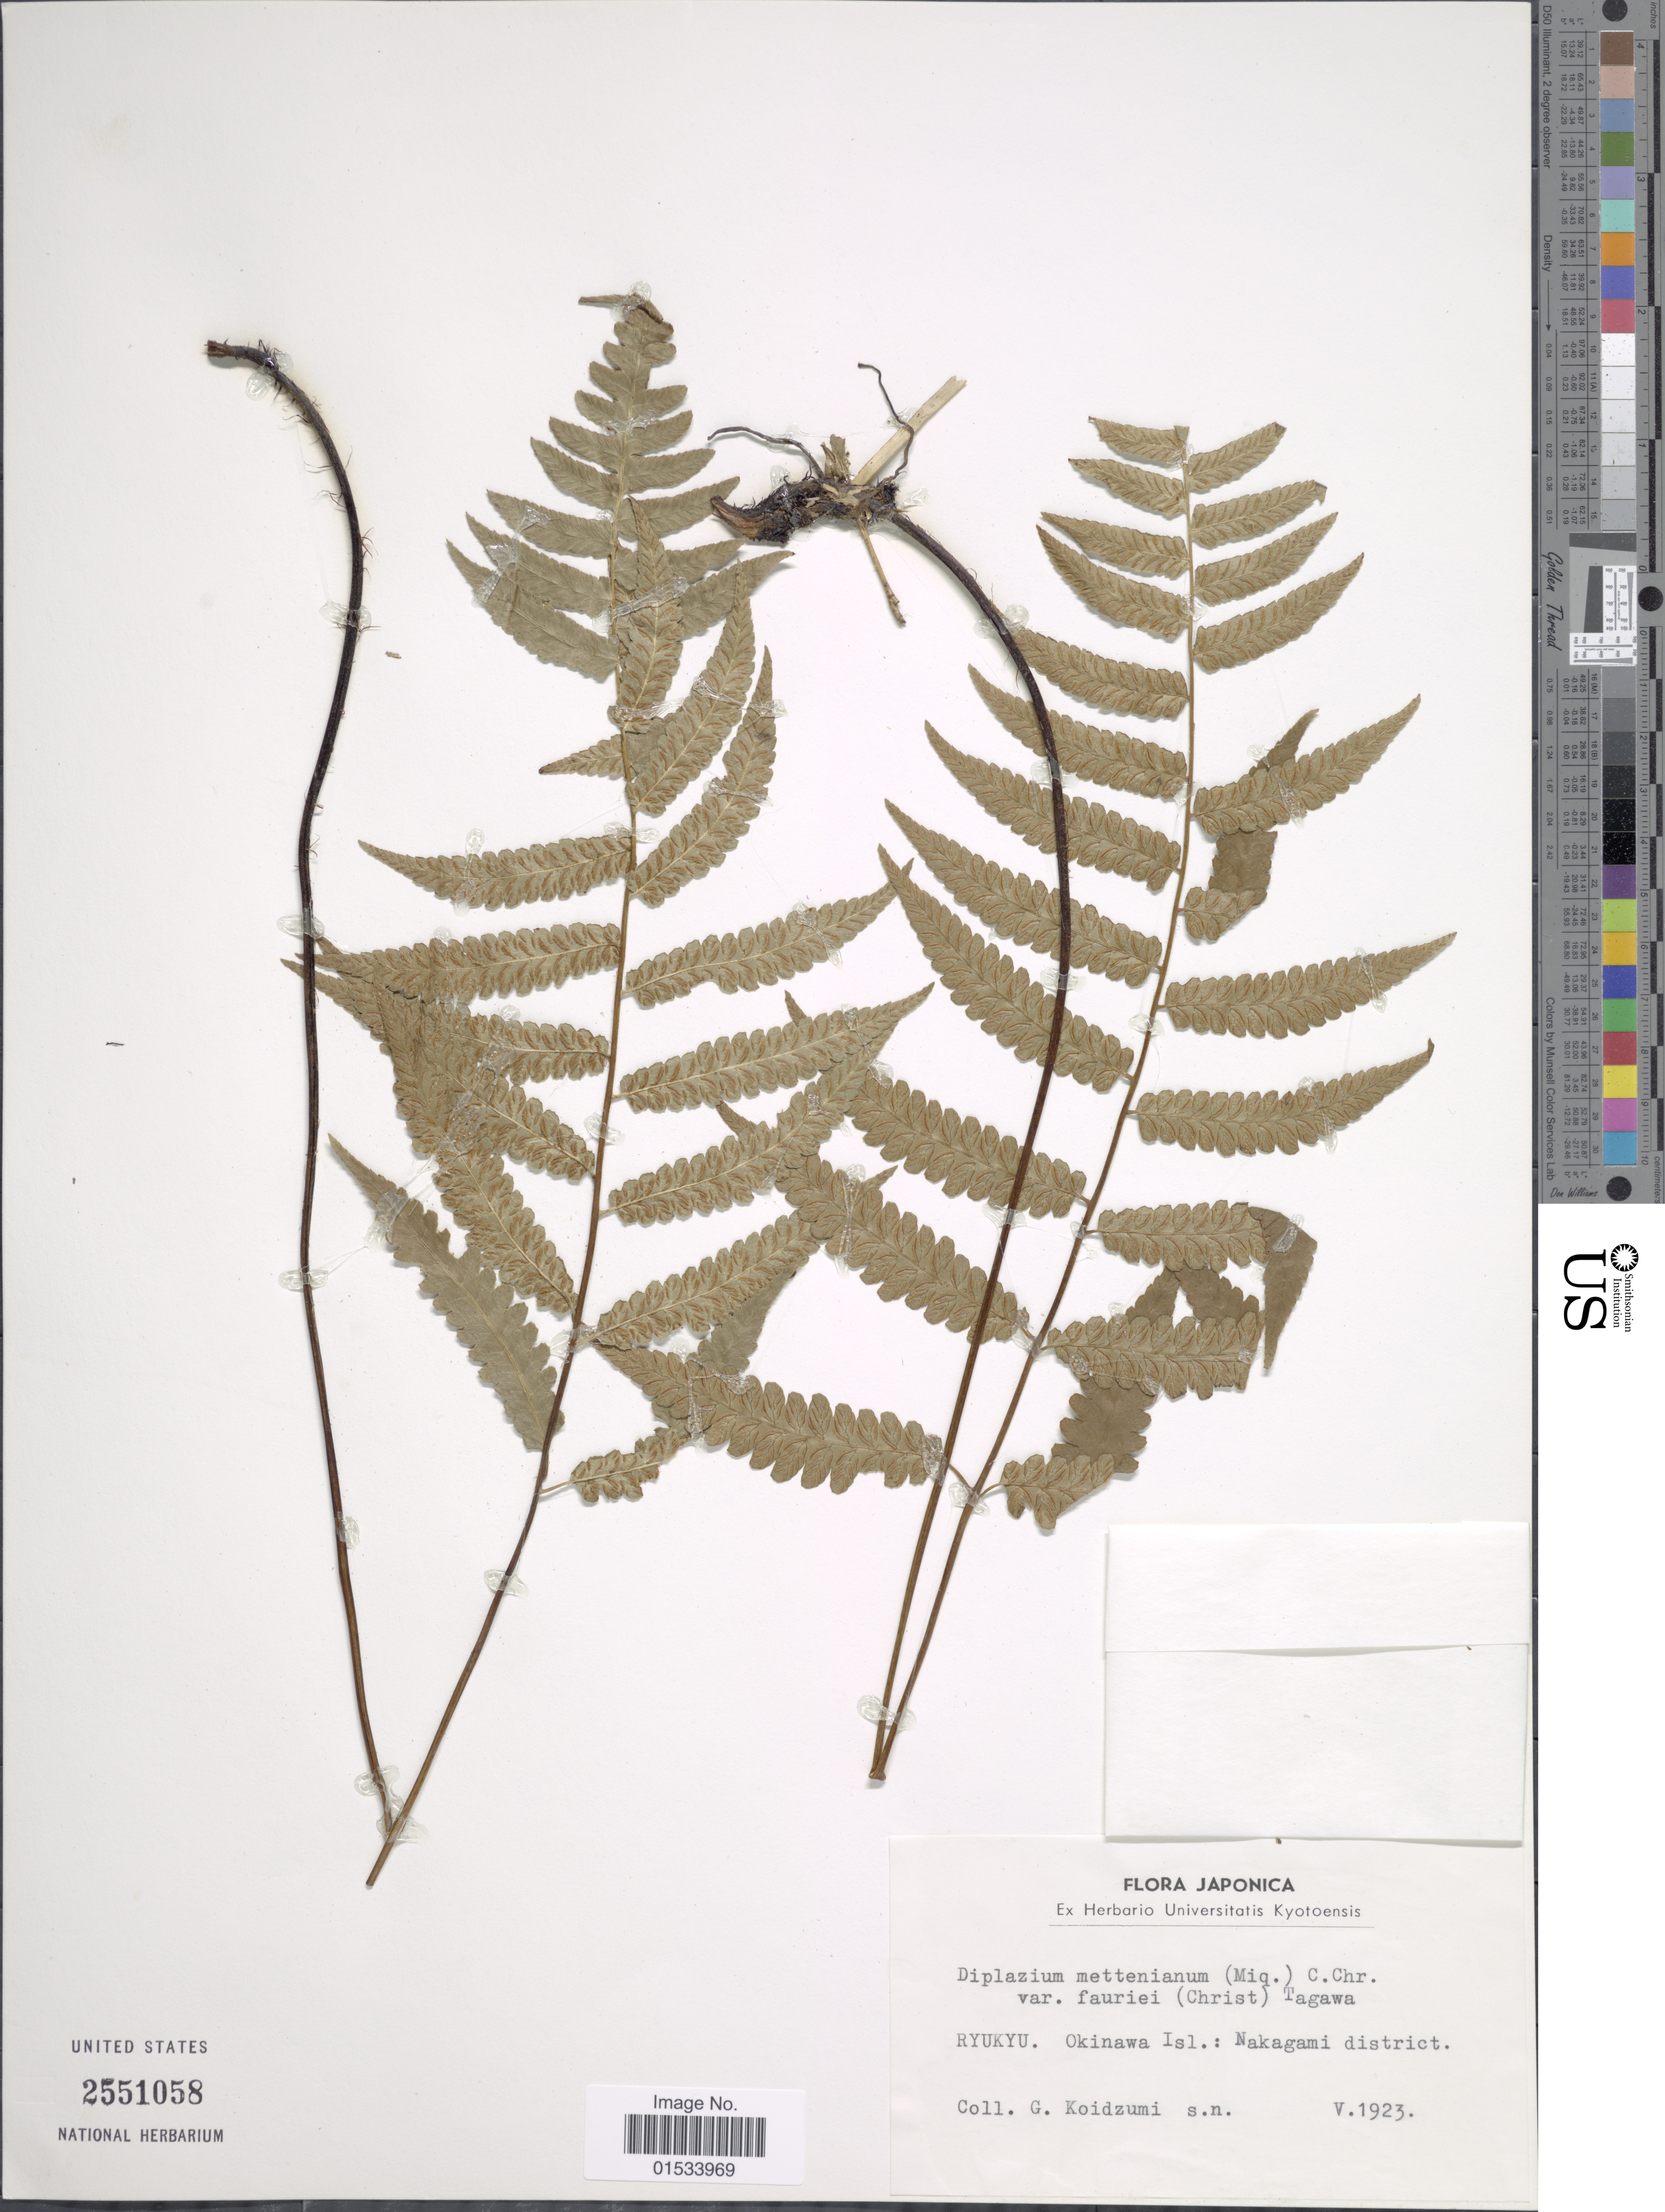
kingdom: Plantae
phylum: Tracheophyta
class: Polypodiopsida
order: Polypodiales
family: Athyriaceae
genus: Diplazium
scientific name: Diplazium mettenianum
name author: (Miq.) C. Chr.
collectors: G. Koidzumi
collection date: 1923-05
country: Japan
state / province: Okinawa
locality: Ryukyu, Okinawa Isl.: Nakagami district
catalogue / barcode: US 2551058